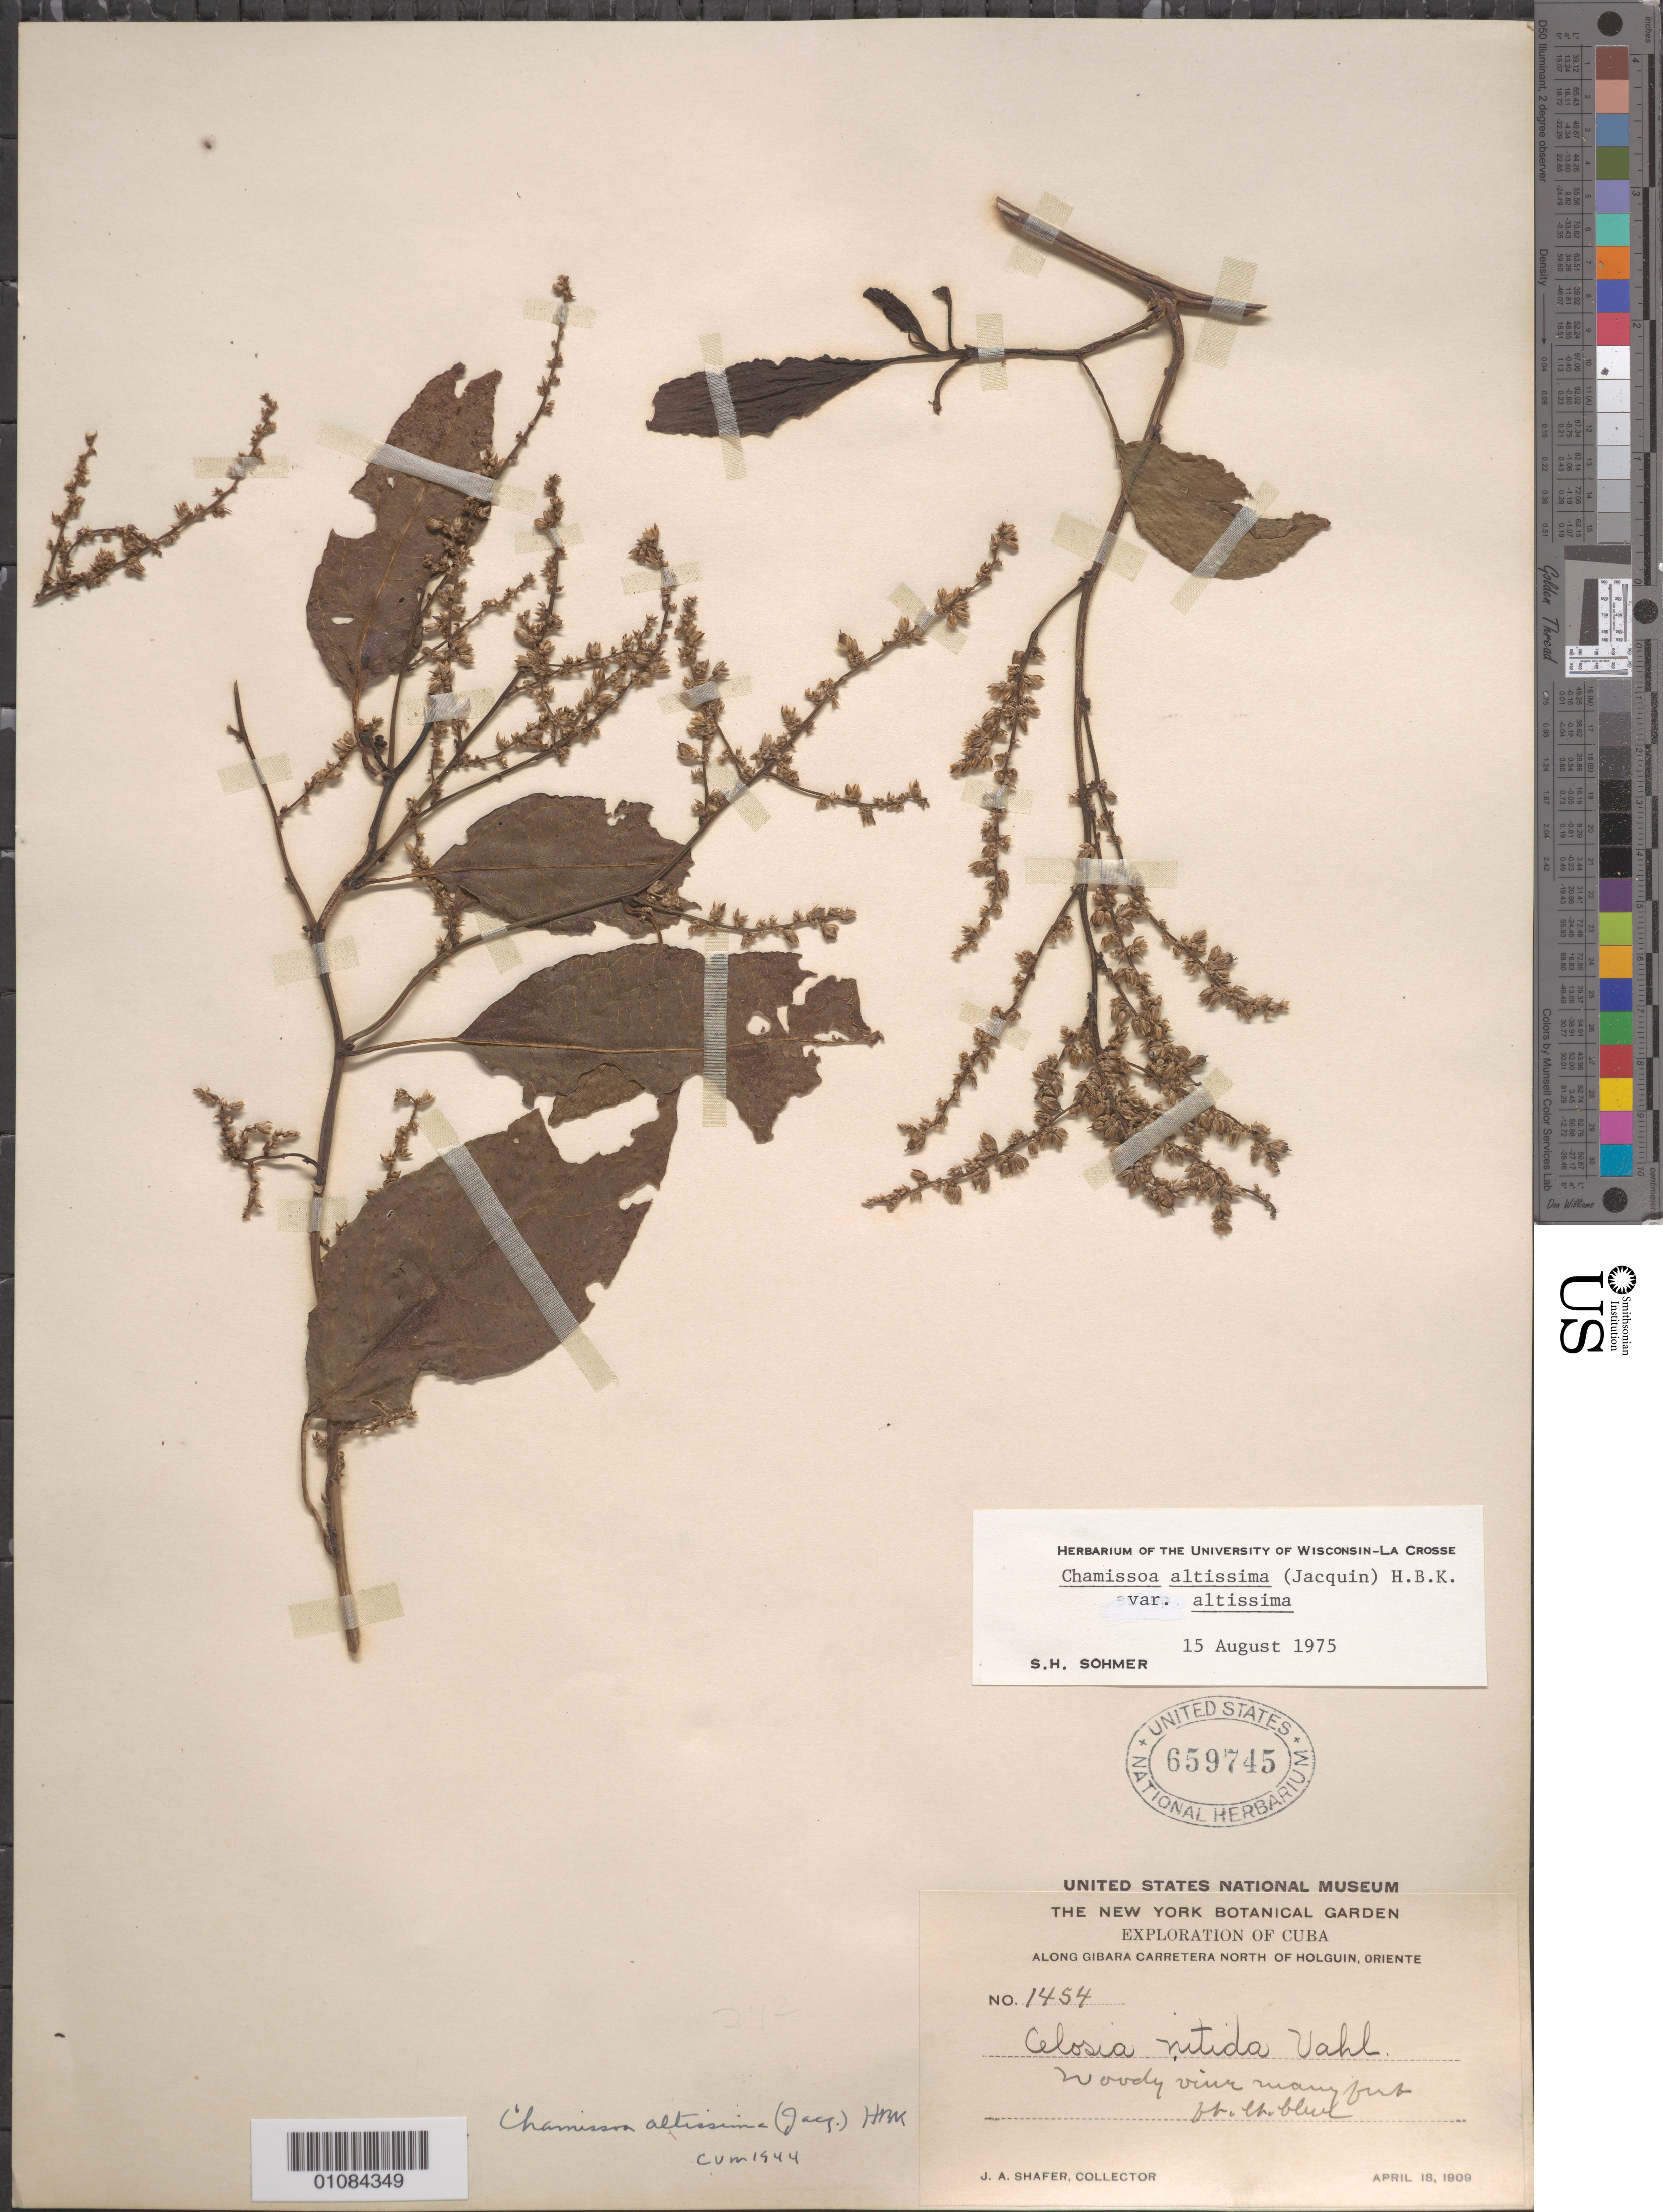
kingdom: Plantae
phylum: Tracheophyta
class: Magnoliopsida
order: Caryophyllales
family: Amaranthaceae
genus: Chamissoa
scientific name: Chamissoa altissima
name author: (Jacq.) Kunth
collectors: J. A. Shafer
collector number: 1454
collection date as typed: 18 Apr 1909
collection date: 1909-04-18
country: Cuba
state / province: Holguín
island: Cuba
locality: Oriente, along gibara Carretera N of holguin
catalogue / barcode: US 659745